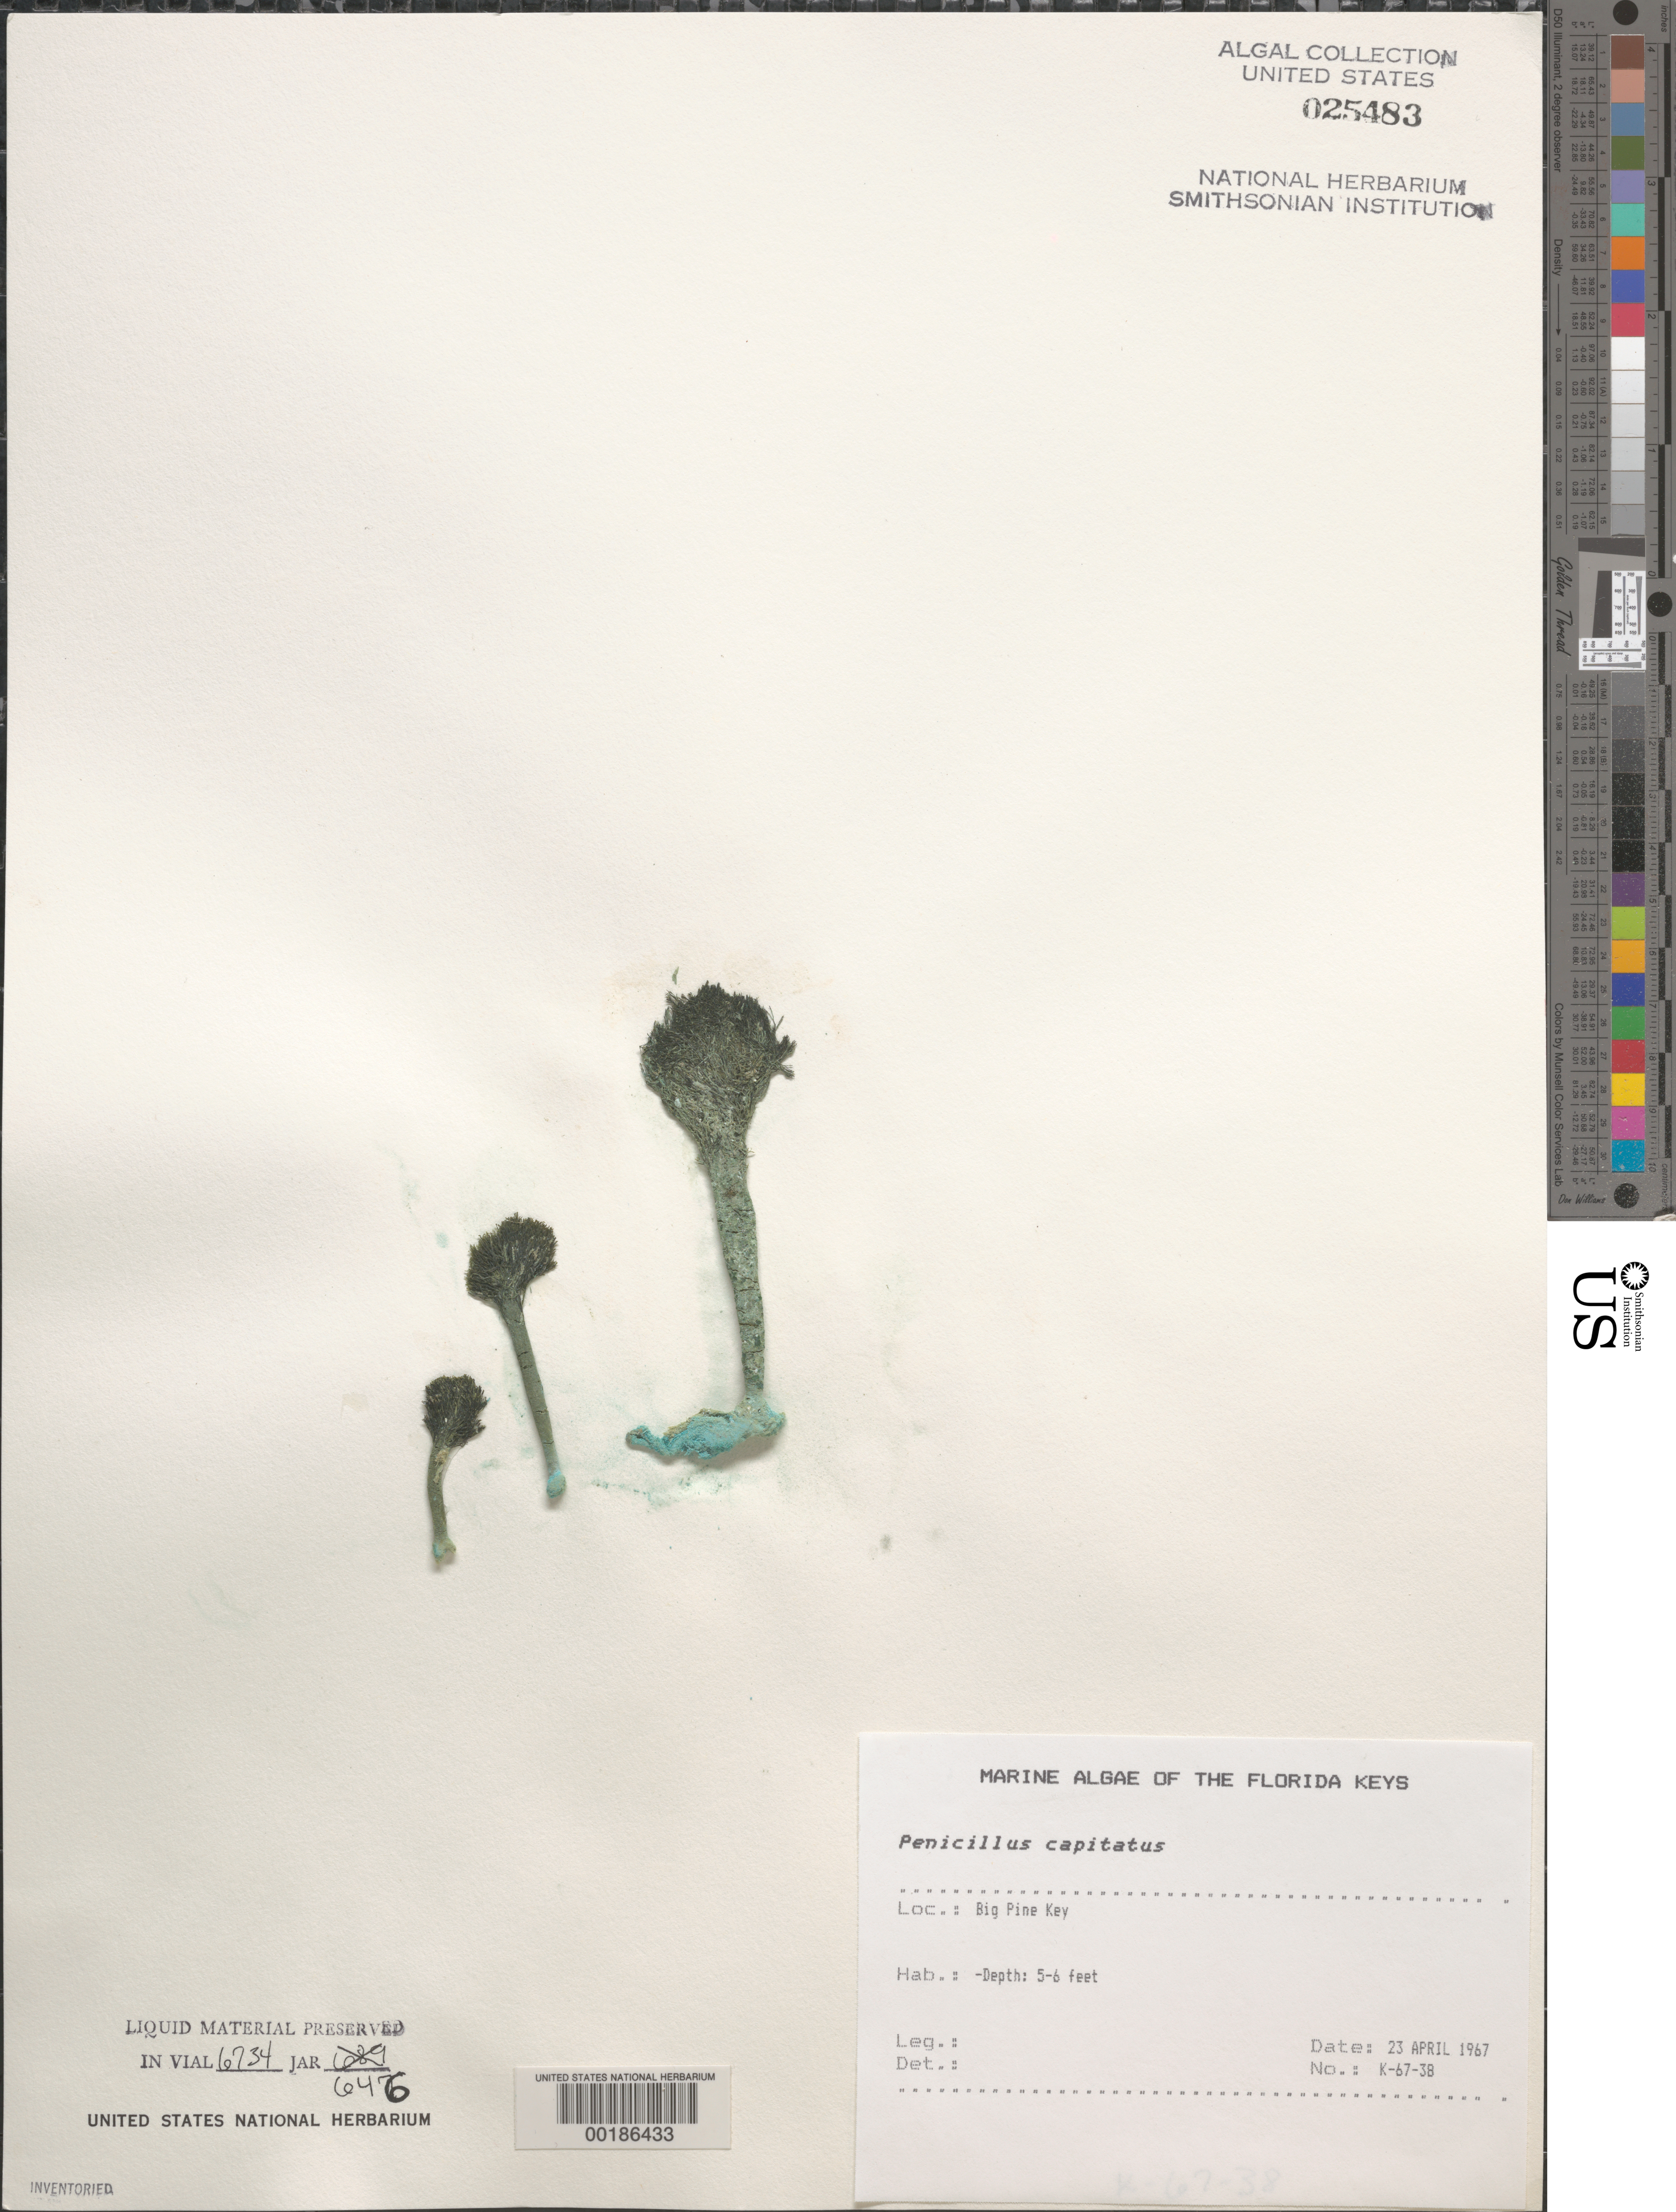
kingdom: Plantae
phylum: Chlorophyta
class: Ulvophyceae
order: Bryopsidales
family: Udoteaceae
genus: Penicillus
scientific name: Penicillus capitatus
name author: Lam.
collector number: K-67-38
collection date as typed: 23 Apr 1967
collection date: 1967-04-23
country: United States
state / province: Florida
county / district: Monroe County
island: Big Pine Key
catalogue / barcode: US 25483